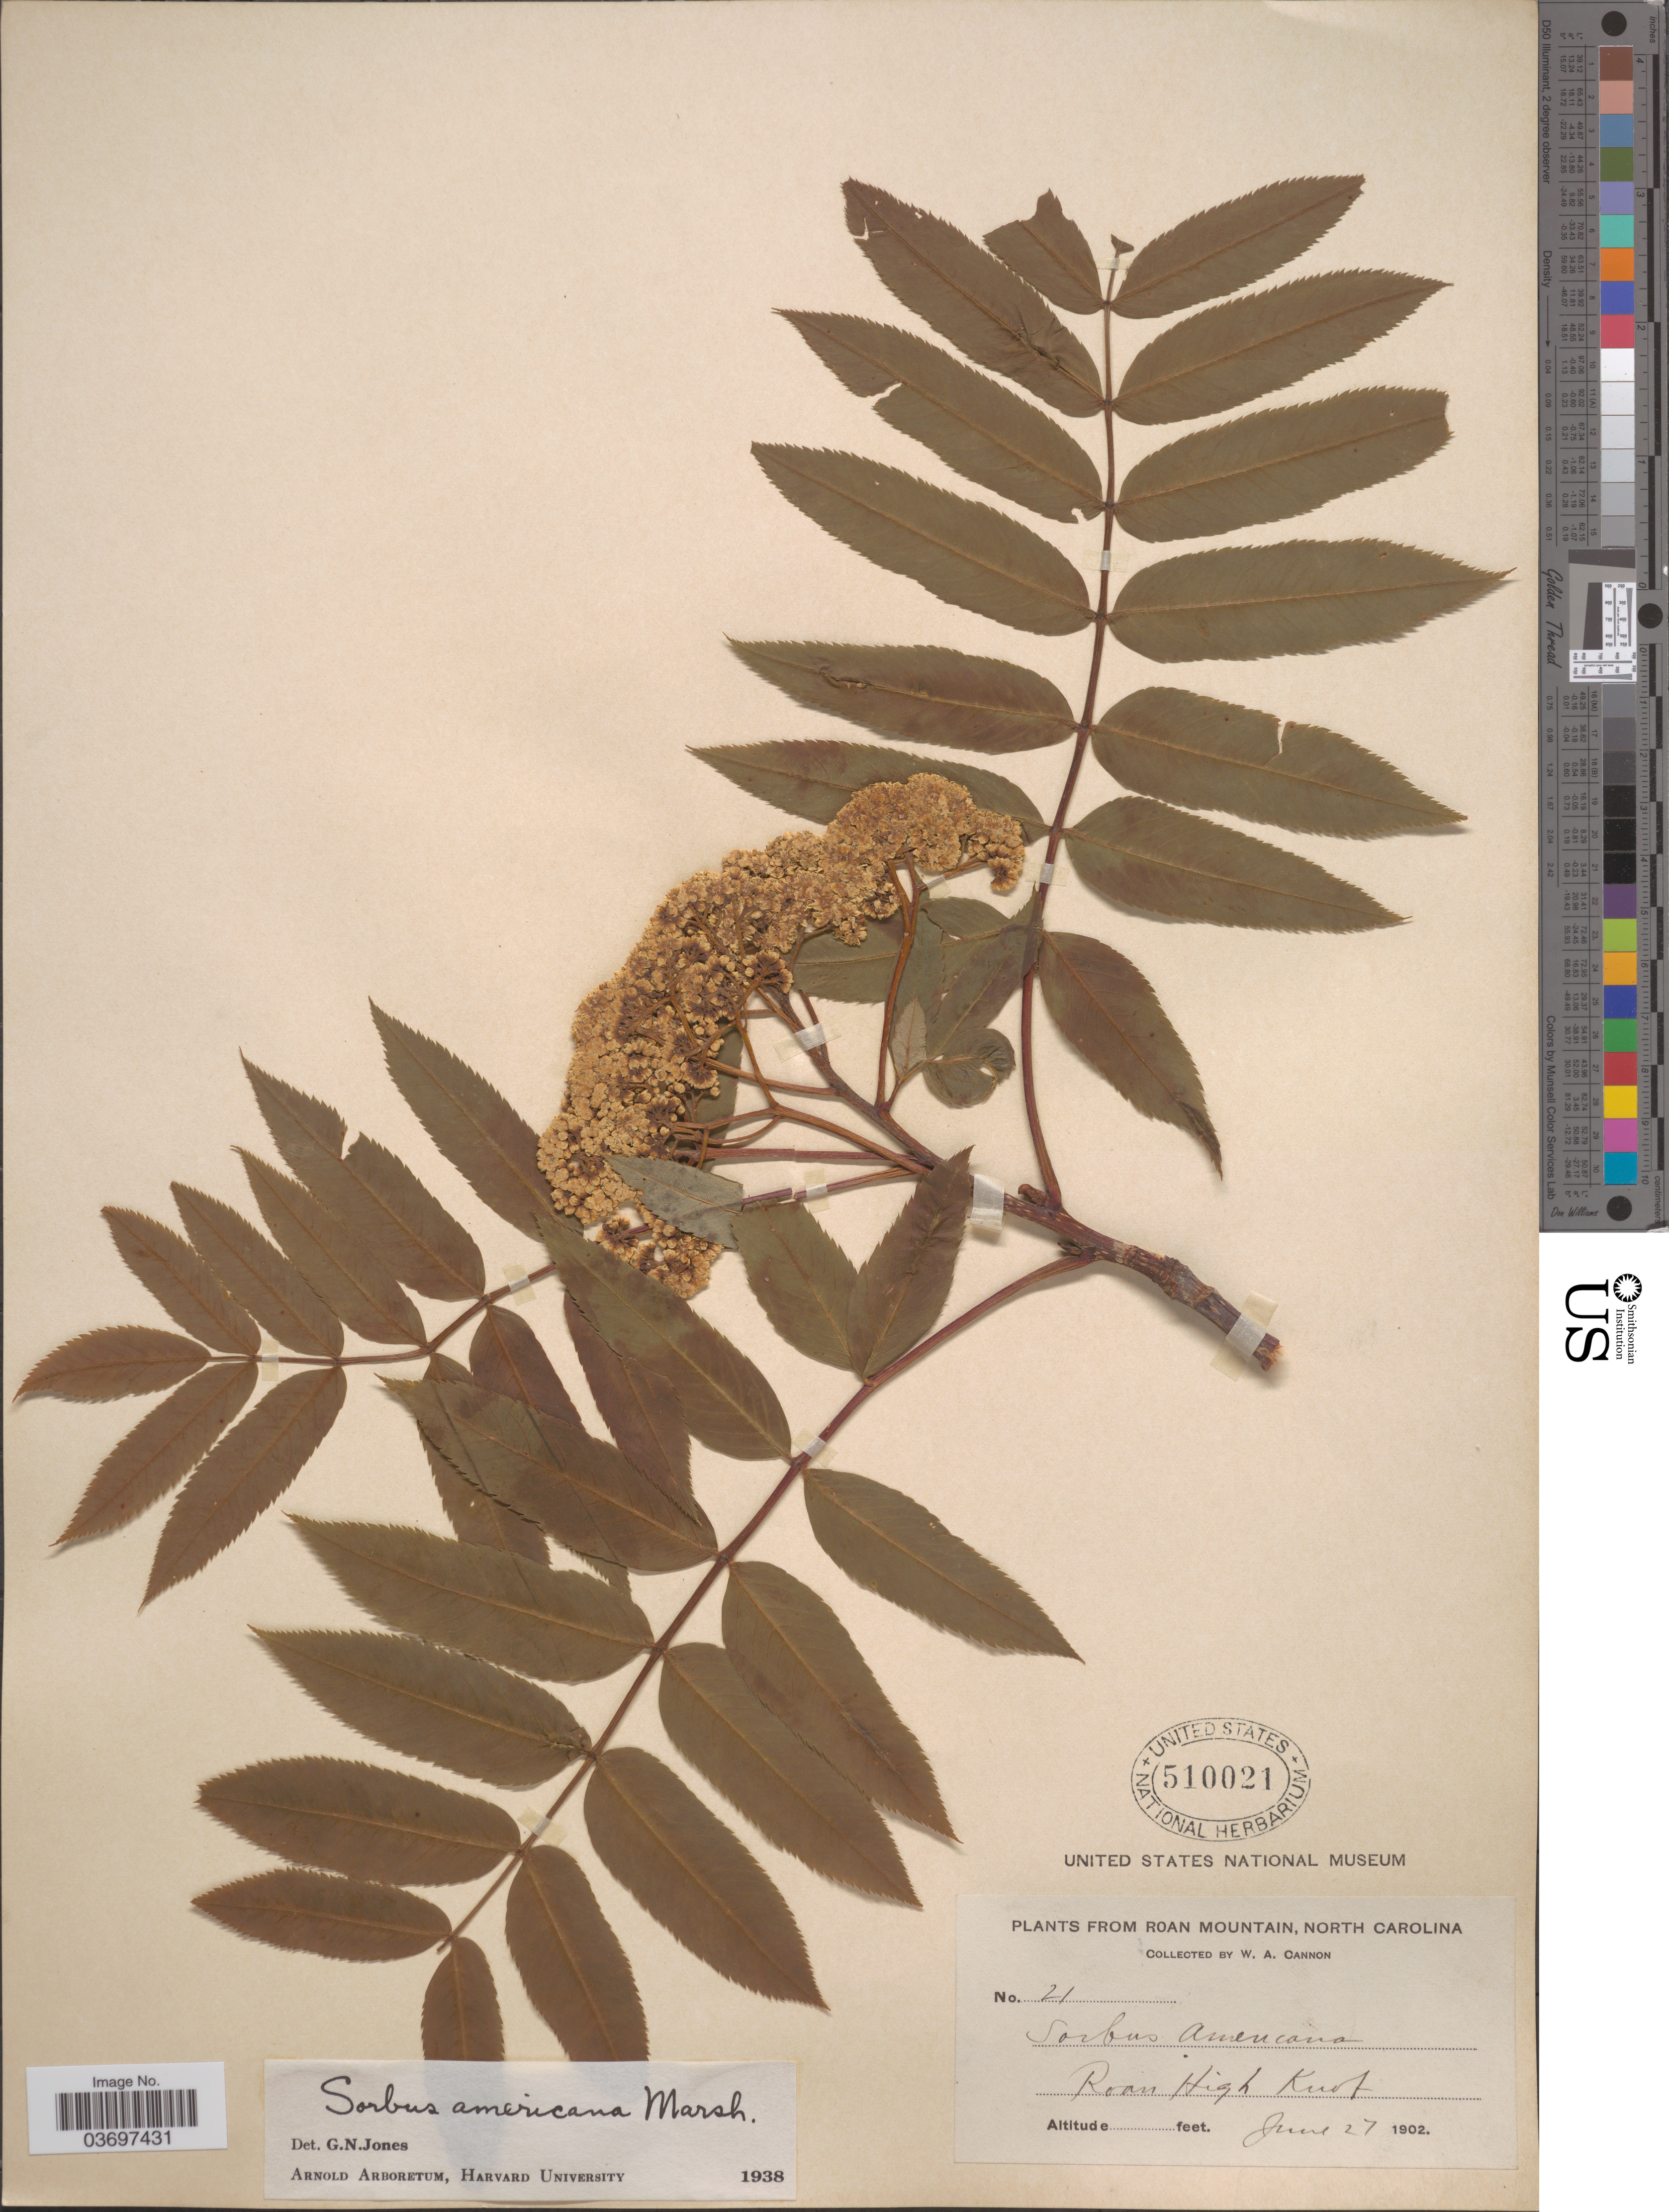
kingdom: Plantae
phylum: Tracheophyta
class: Magnoliopsida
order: Rosales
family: Rosaceae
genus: Sorbus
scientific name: Sorbus americana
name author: Marshall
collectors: W. Cannon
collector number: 21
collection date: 1902-06-27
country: United States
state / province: North Carolina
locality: Roan Mountain. Roan High Knob.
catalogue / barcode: US 510021